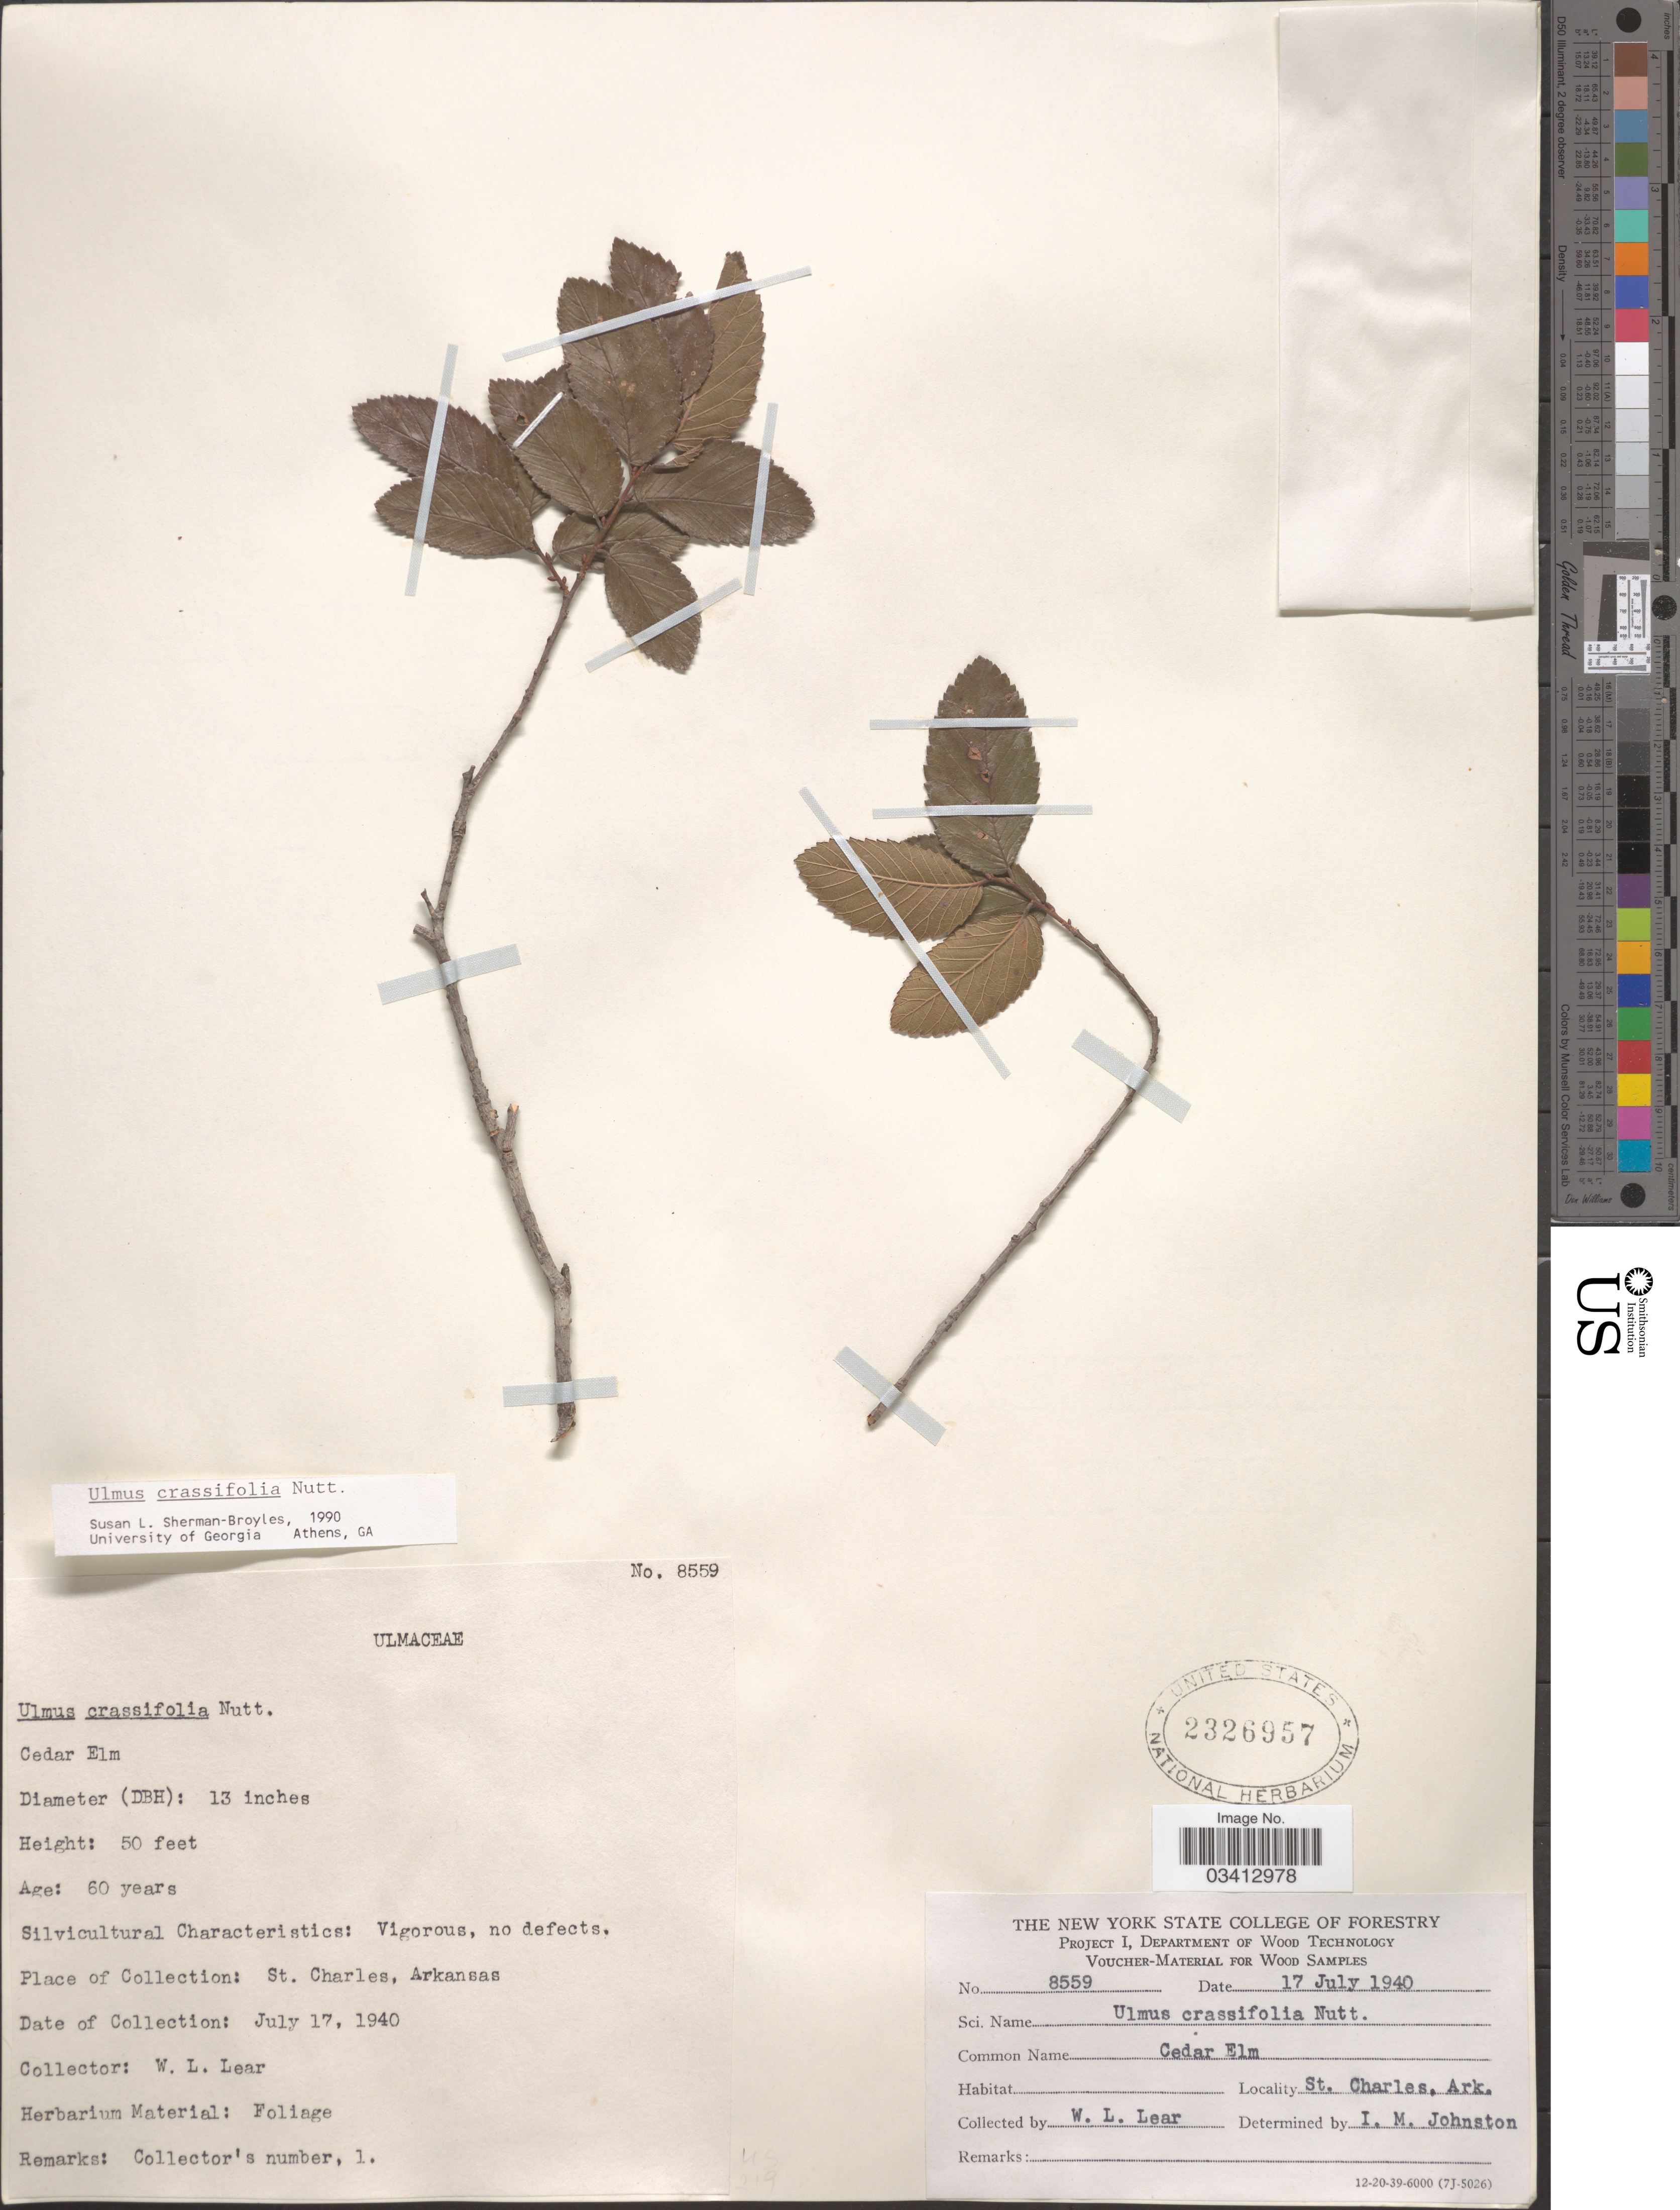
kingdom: Plantae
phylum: Tracheophyta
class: Magnoliopsida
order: Rosales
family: Ulmaceae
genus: Ulmus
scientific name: Ulmus crassifolia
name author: Nutt.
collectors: W. Lear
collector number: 8559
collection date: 1940-07-17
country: United States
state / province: Arkansas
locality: St. Charles.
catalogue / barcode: US 2326957